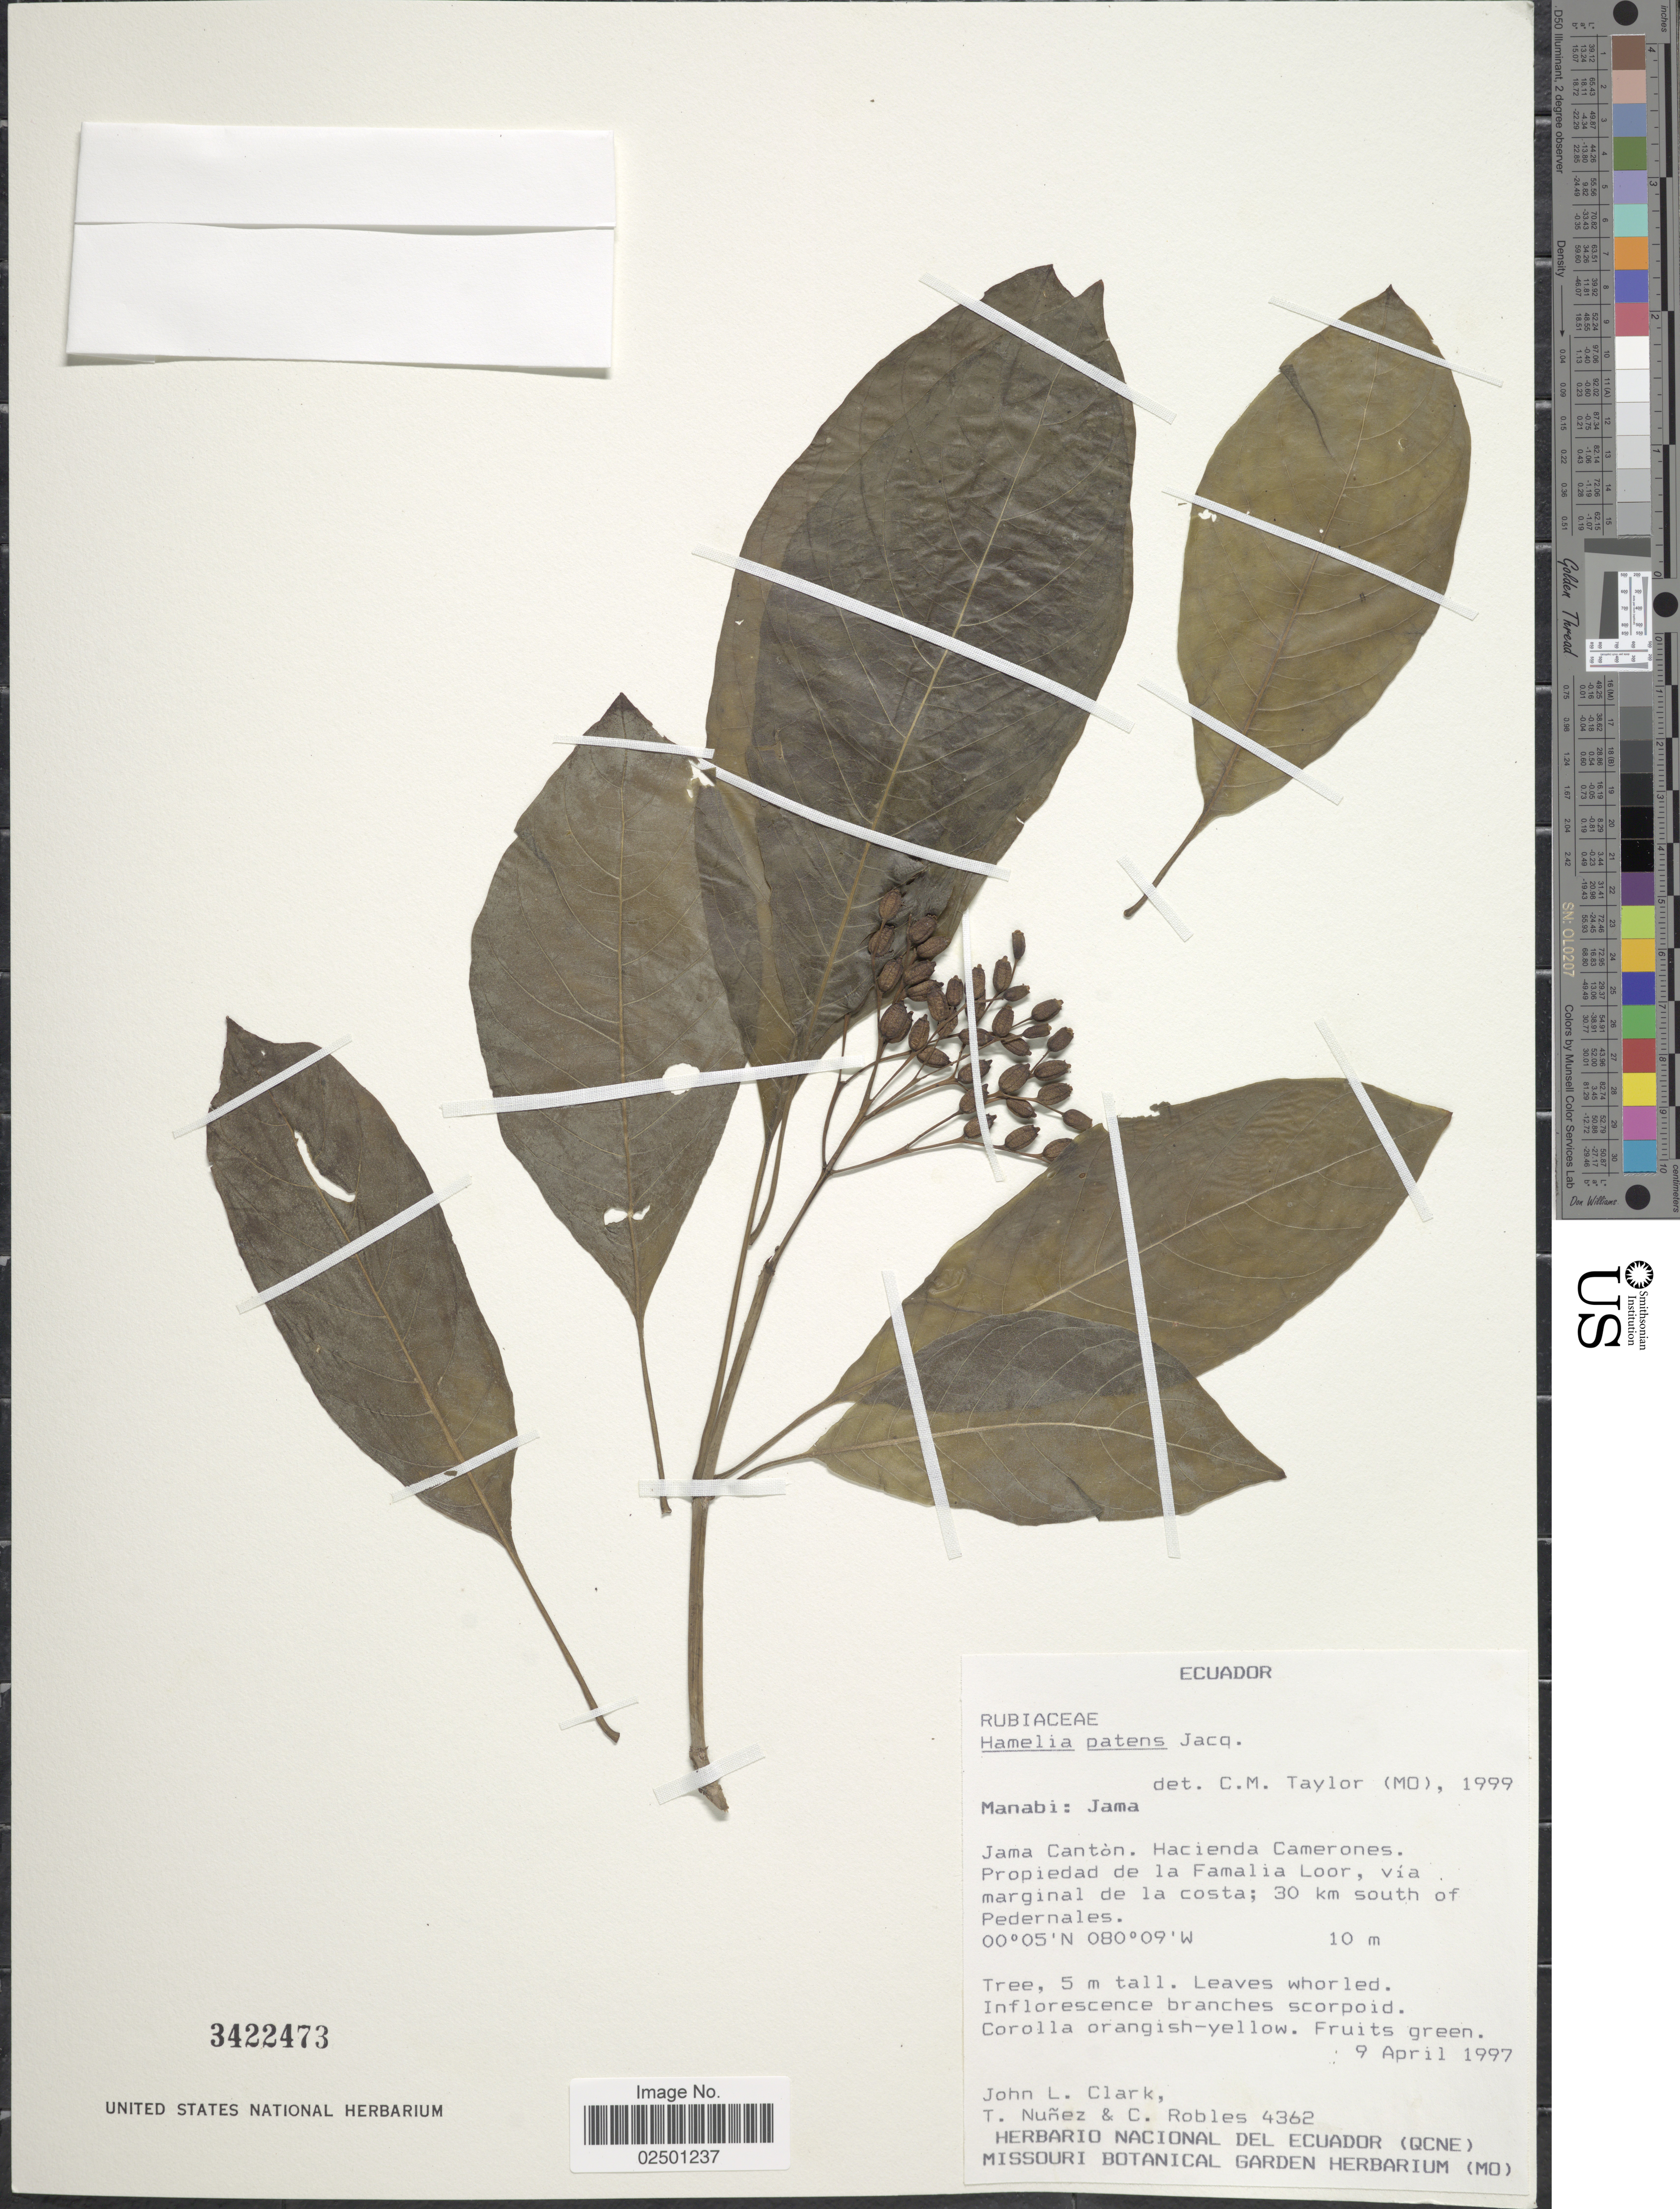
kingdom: Plantae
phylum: Tracheophyta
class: Magnoliopsida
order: Gentianales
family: Rubiaceae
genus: Hamelia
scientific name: Hamelia patens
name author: Jacq.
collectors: J. L. Clark, T. Núñez & C. Robles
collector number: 4362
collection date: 1997-04-09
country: Ecuador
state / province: Manabí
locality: Jama. Jama Canton. Hacienda Cameronses. Propiedad de la Familia Loor, via marginal de la costa; 30 km south of Pedernales.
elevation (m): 10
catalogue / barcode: US 3422473